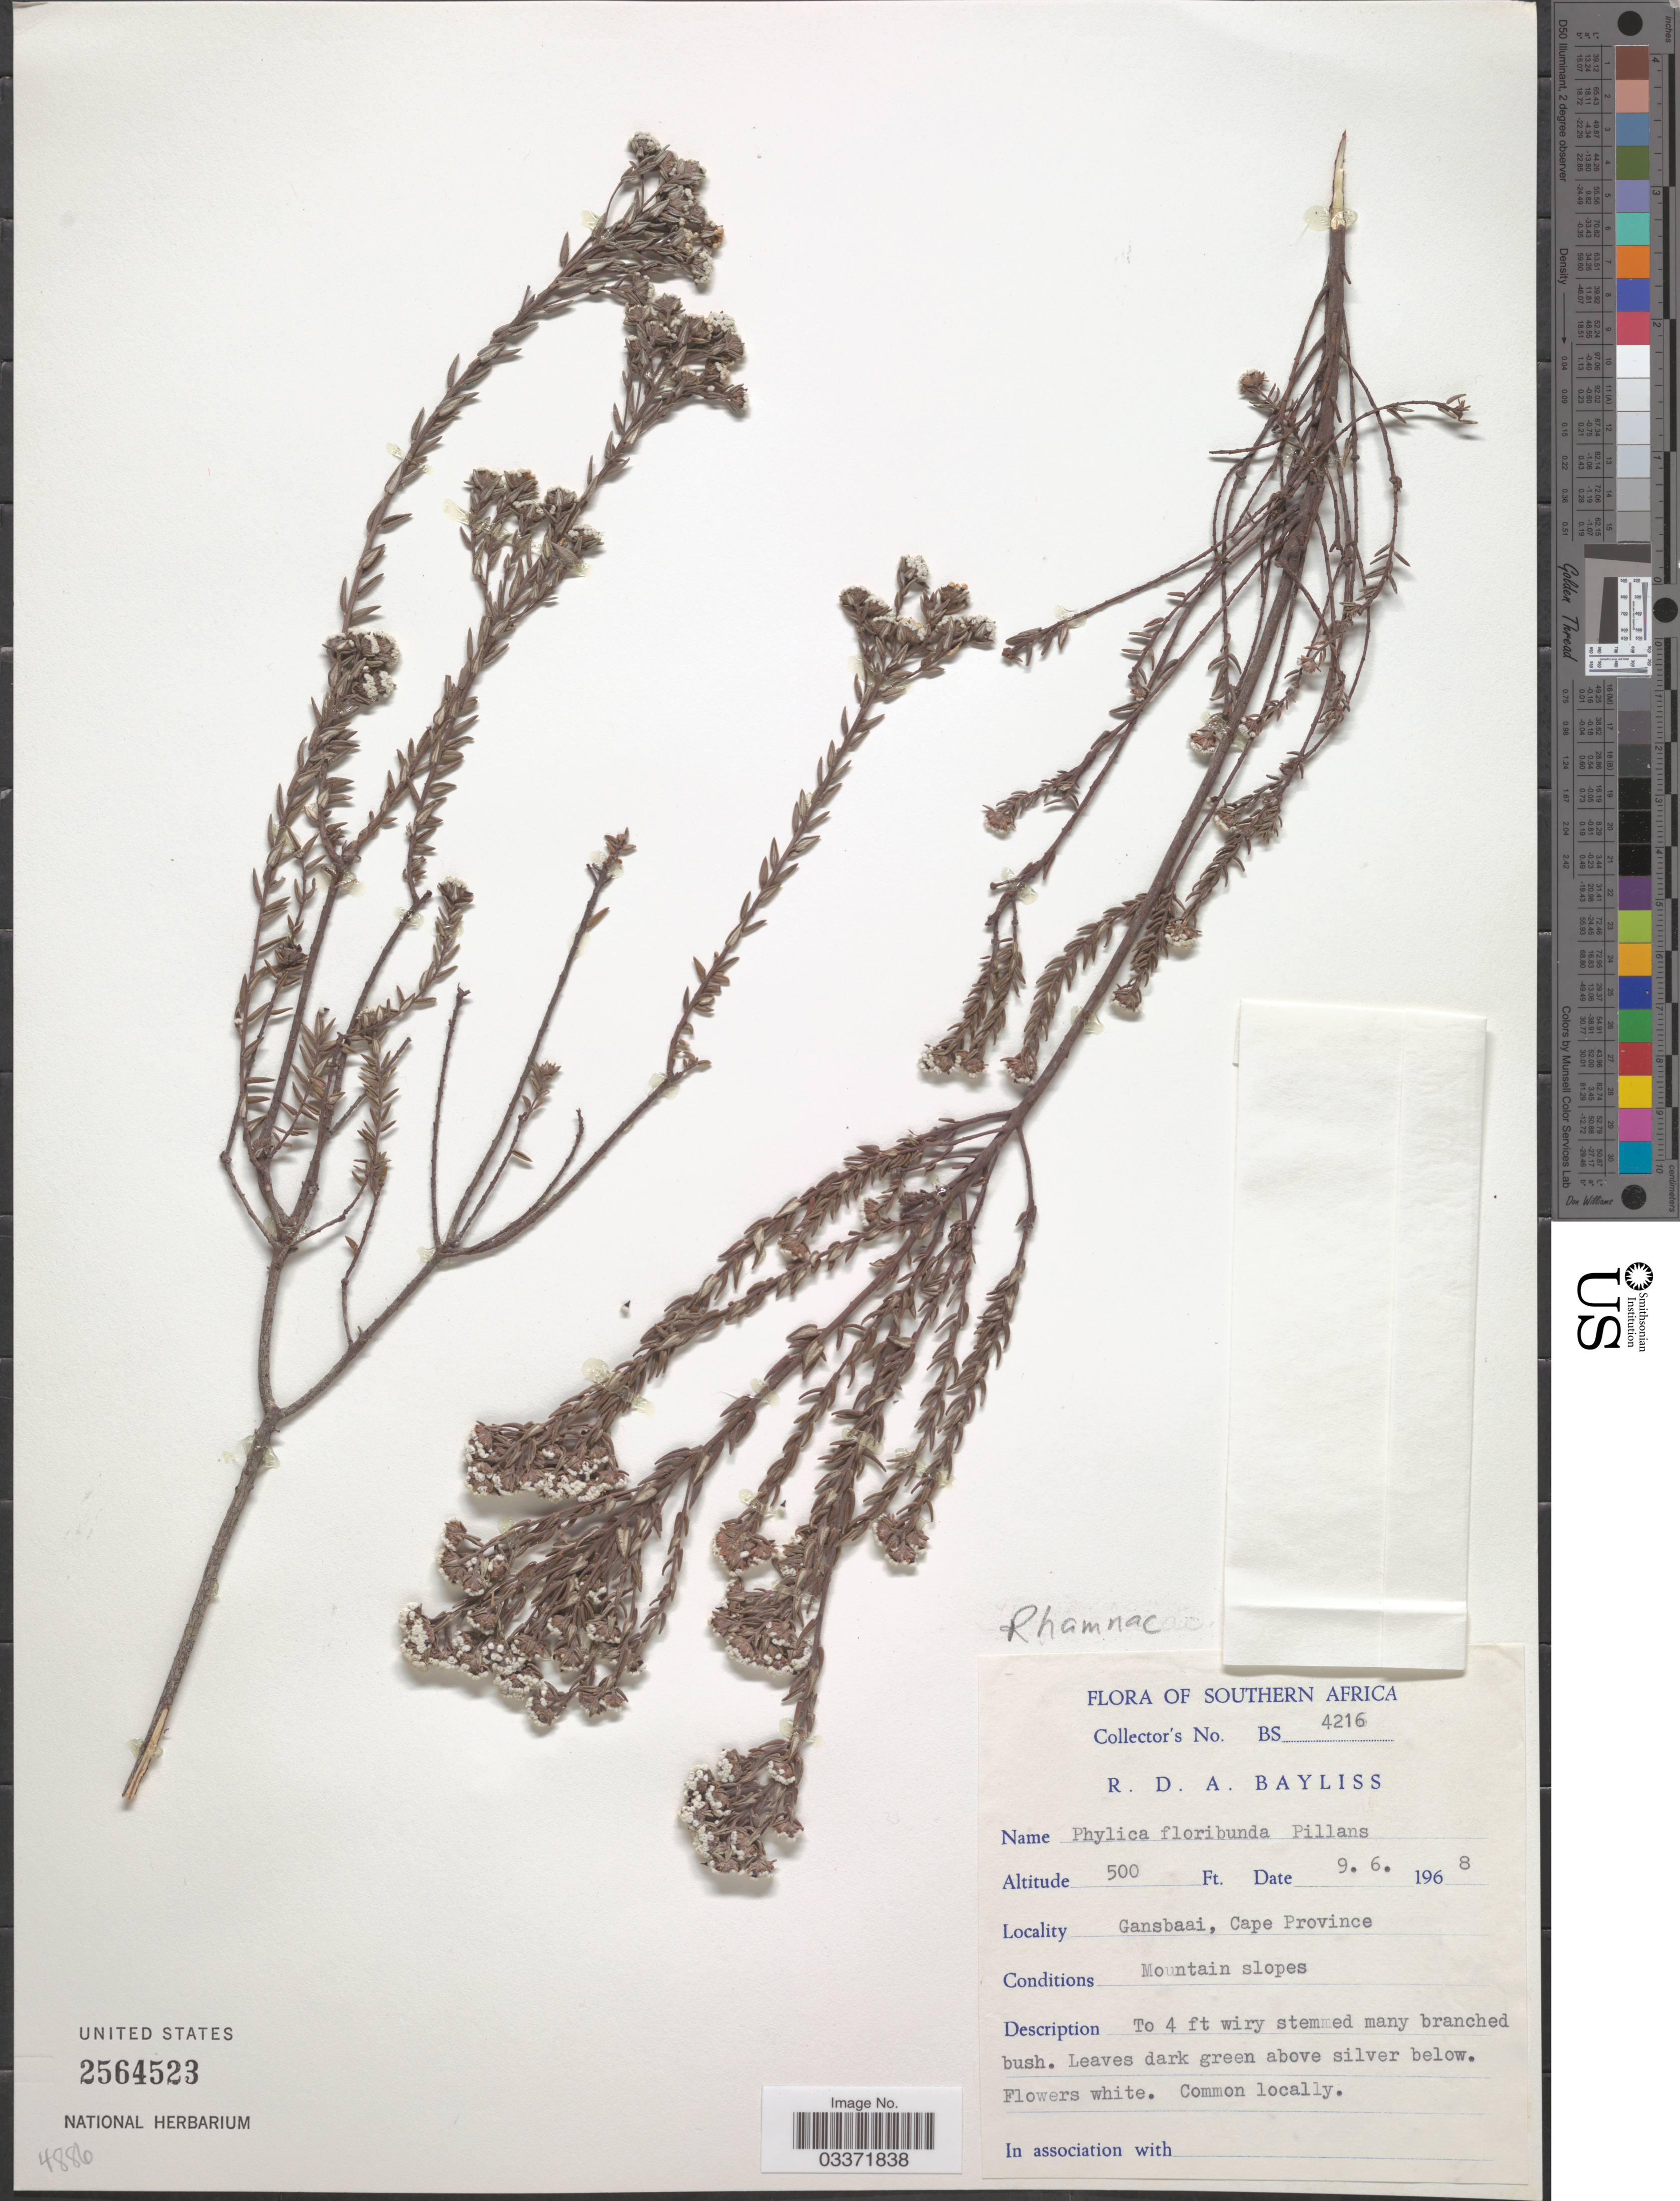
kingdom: Plantae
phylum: Tracheophyta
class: Magnoliopsida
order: Rosales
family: Rhamnaceae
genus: Phylica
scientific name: Phylica floribunda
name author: Pillans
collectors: R. Bayliss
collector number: BS4216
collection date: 1968-06-09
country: South Africa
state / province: Western Cape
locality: Southern Africa, Gansbaai, Cape Province.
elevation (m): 152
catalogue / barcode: US 2564523